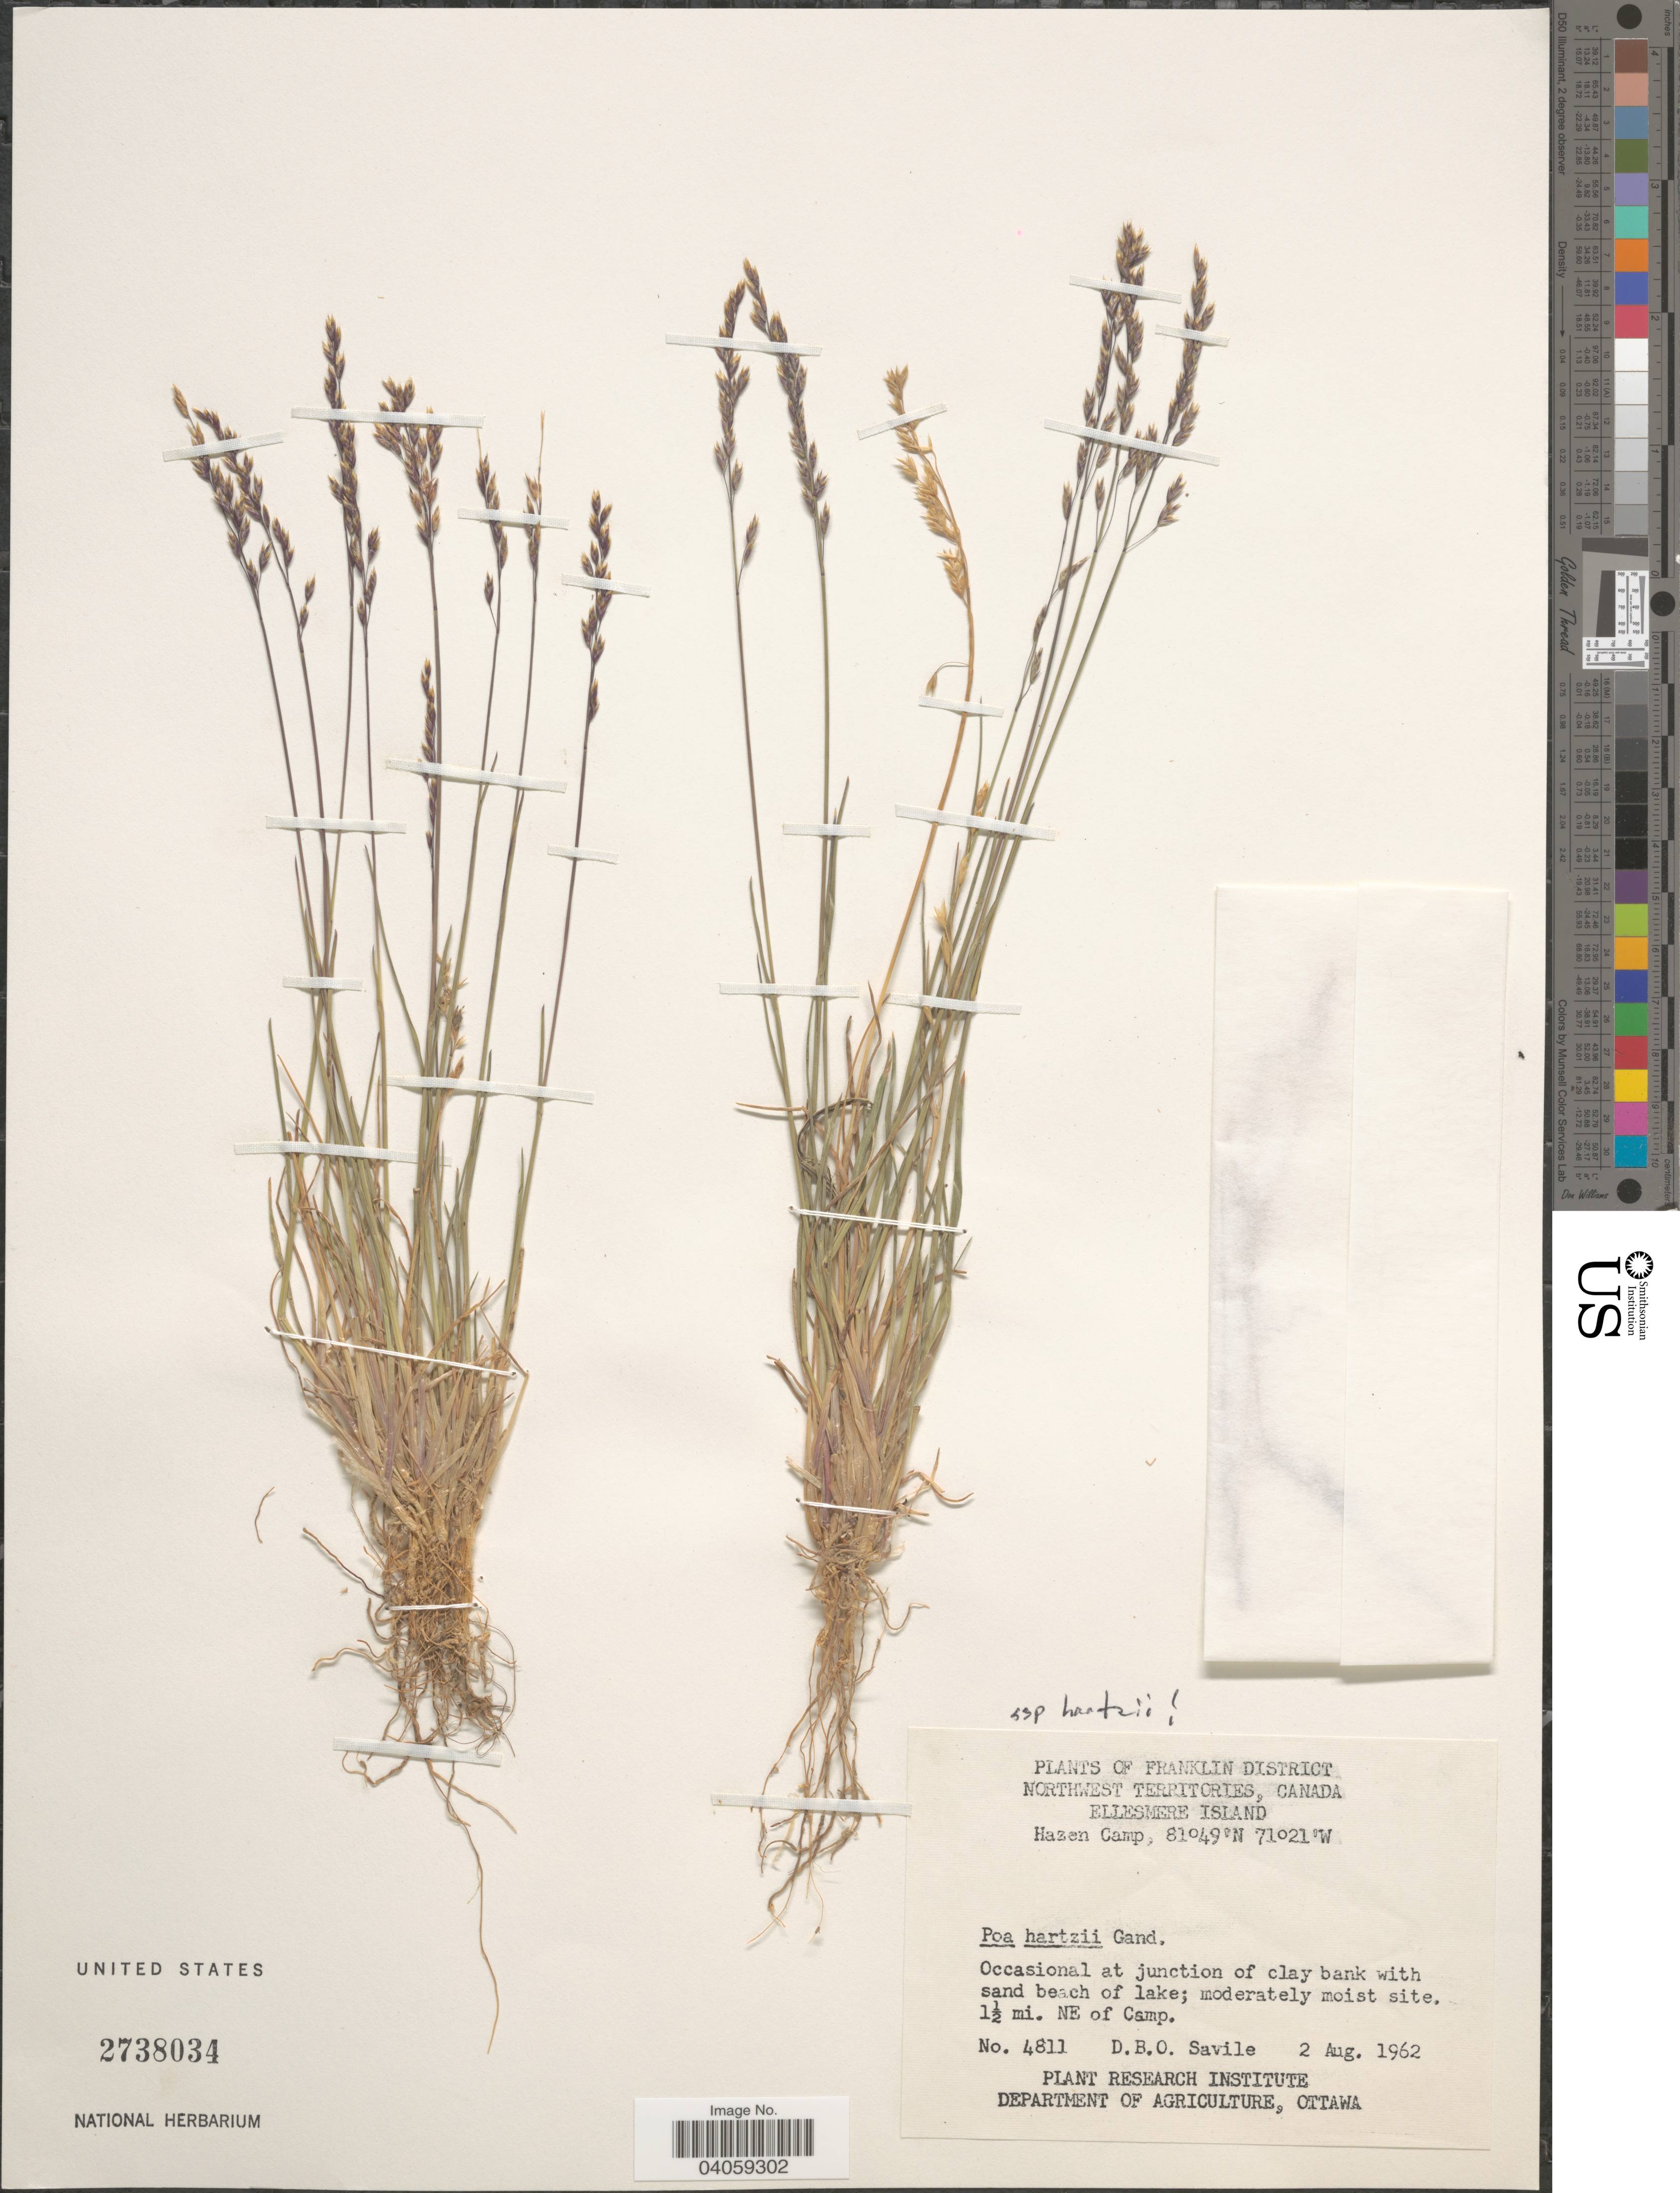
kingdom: Plantae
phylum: Tracheophyta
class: Liliopsida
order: Poales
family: Poaceae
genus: Poa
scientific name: Poa hartzii subsp. hartzii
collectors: D. Savile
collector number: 4811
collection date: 1962-08-02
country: Canada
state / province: Northwest Territories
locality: Franklin District. Ellesmere Island. Hazen Camp. Occasional at junction of clay bank with sand beach of lake; moderately moist site. 1½ mi. NE of Camp.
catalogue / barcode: US 2738034